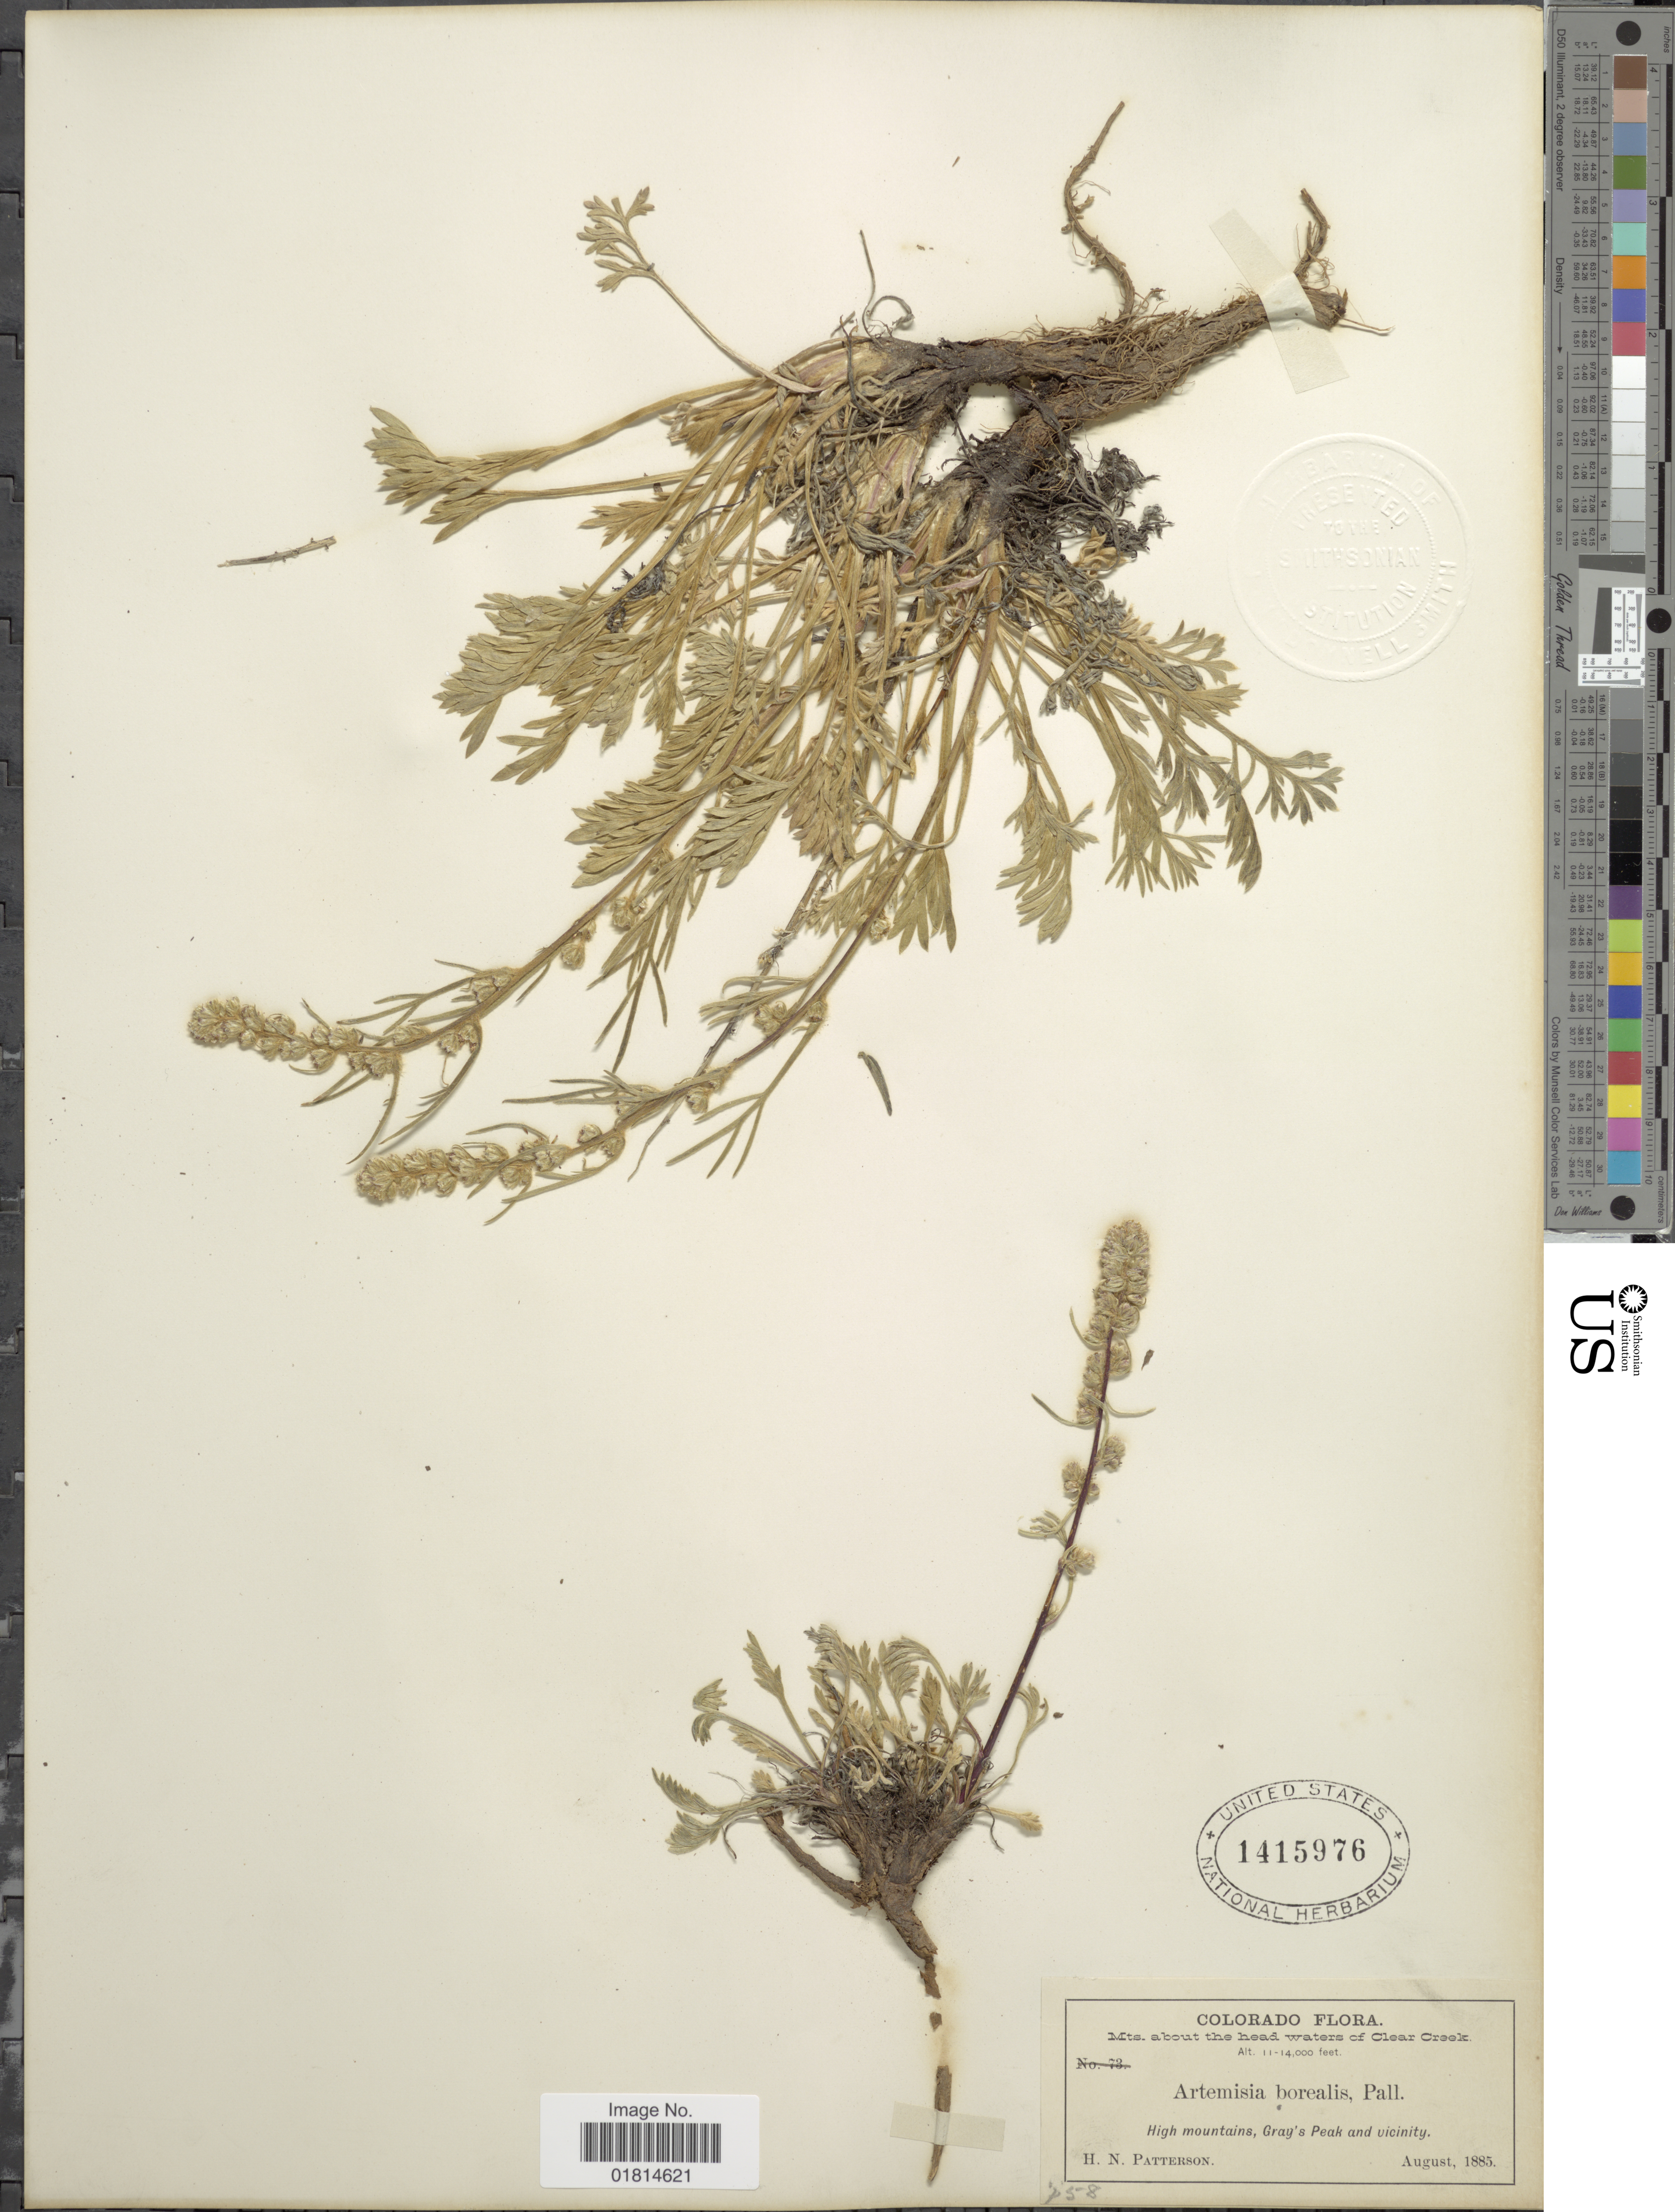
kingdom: Plantae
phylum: Tracheophyta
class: Magnoliopsida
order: Asterales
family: Asteraceae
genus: Artemisia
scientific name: Artemisia borealis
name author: Pall.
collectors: H. N. Patterson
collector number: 258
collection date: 1885-08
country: United States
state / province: Colorado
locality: Mts. about the head waters of Clear Creek. High mountains, Gray's Peak and vicinity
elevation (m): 3353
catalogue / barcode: US 1415976